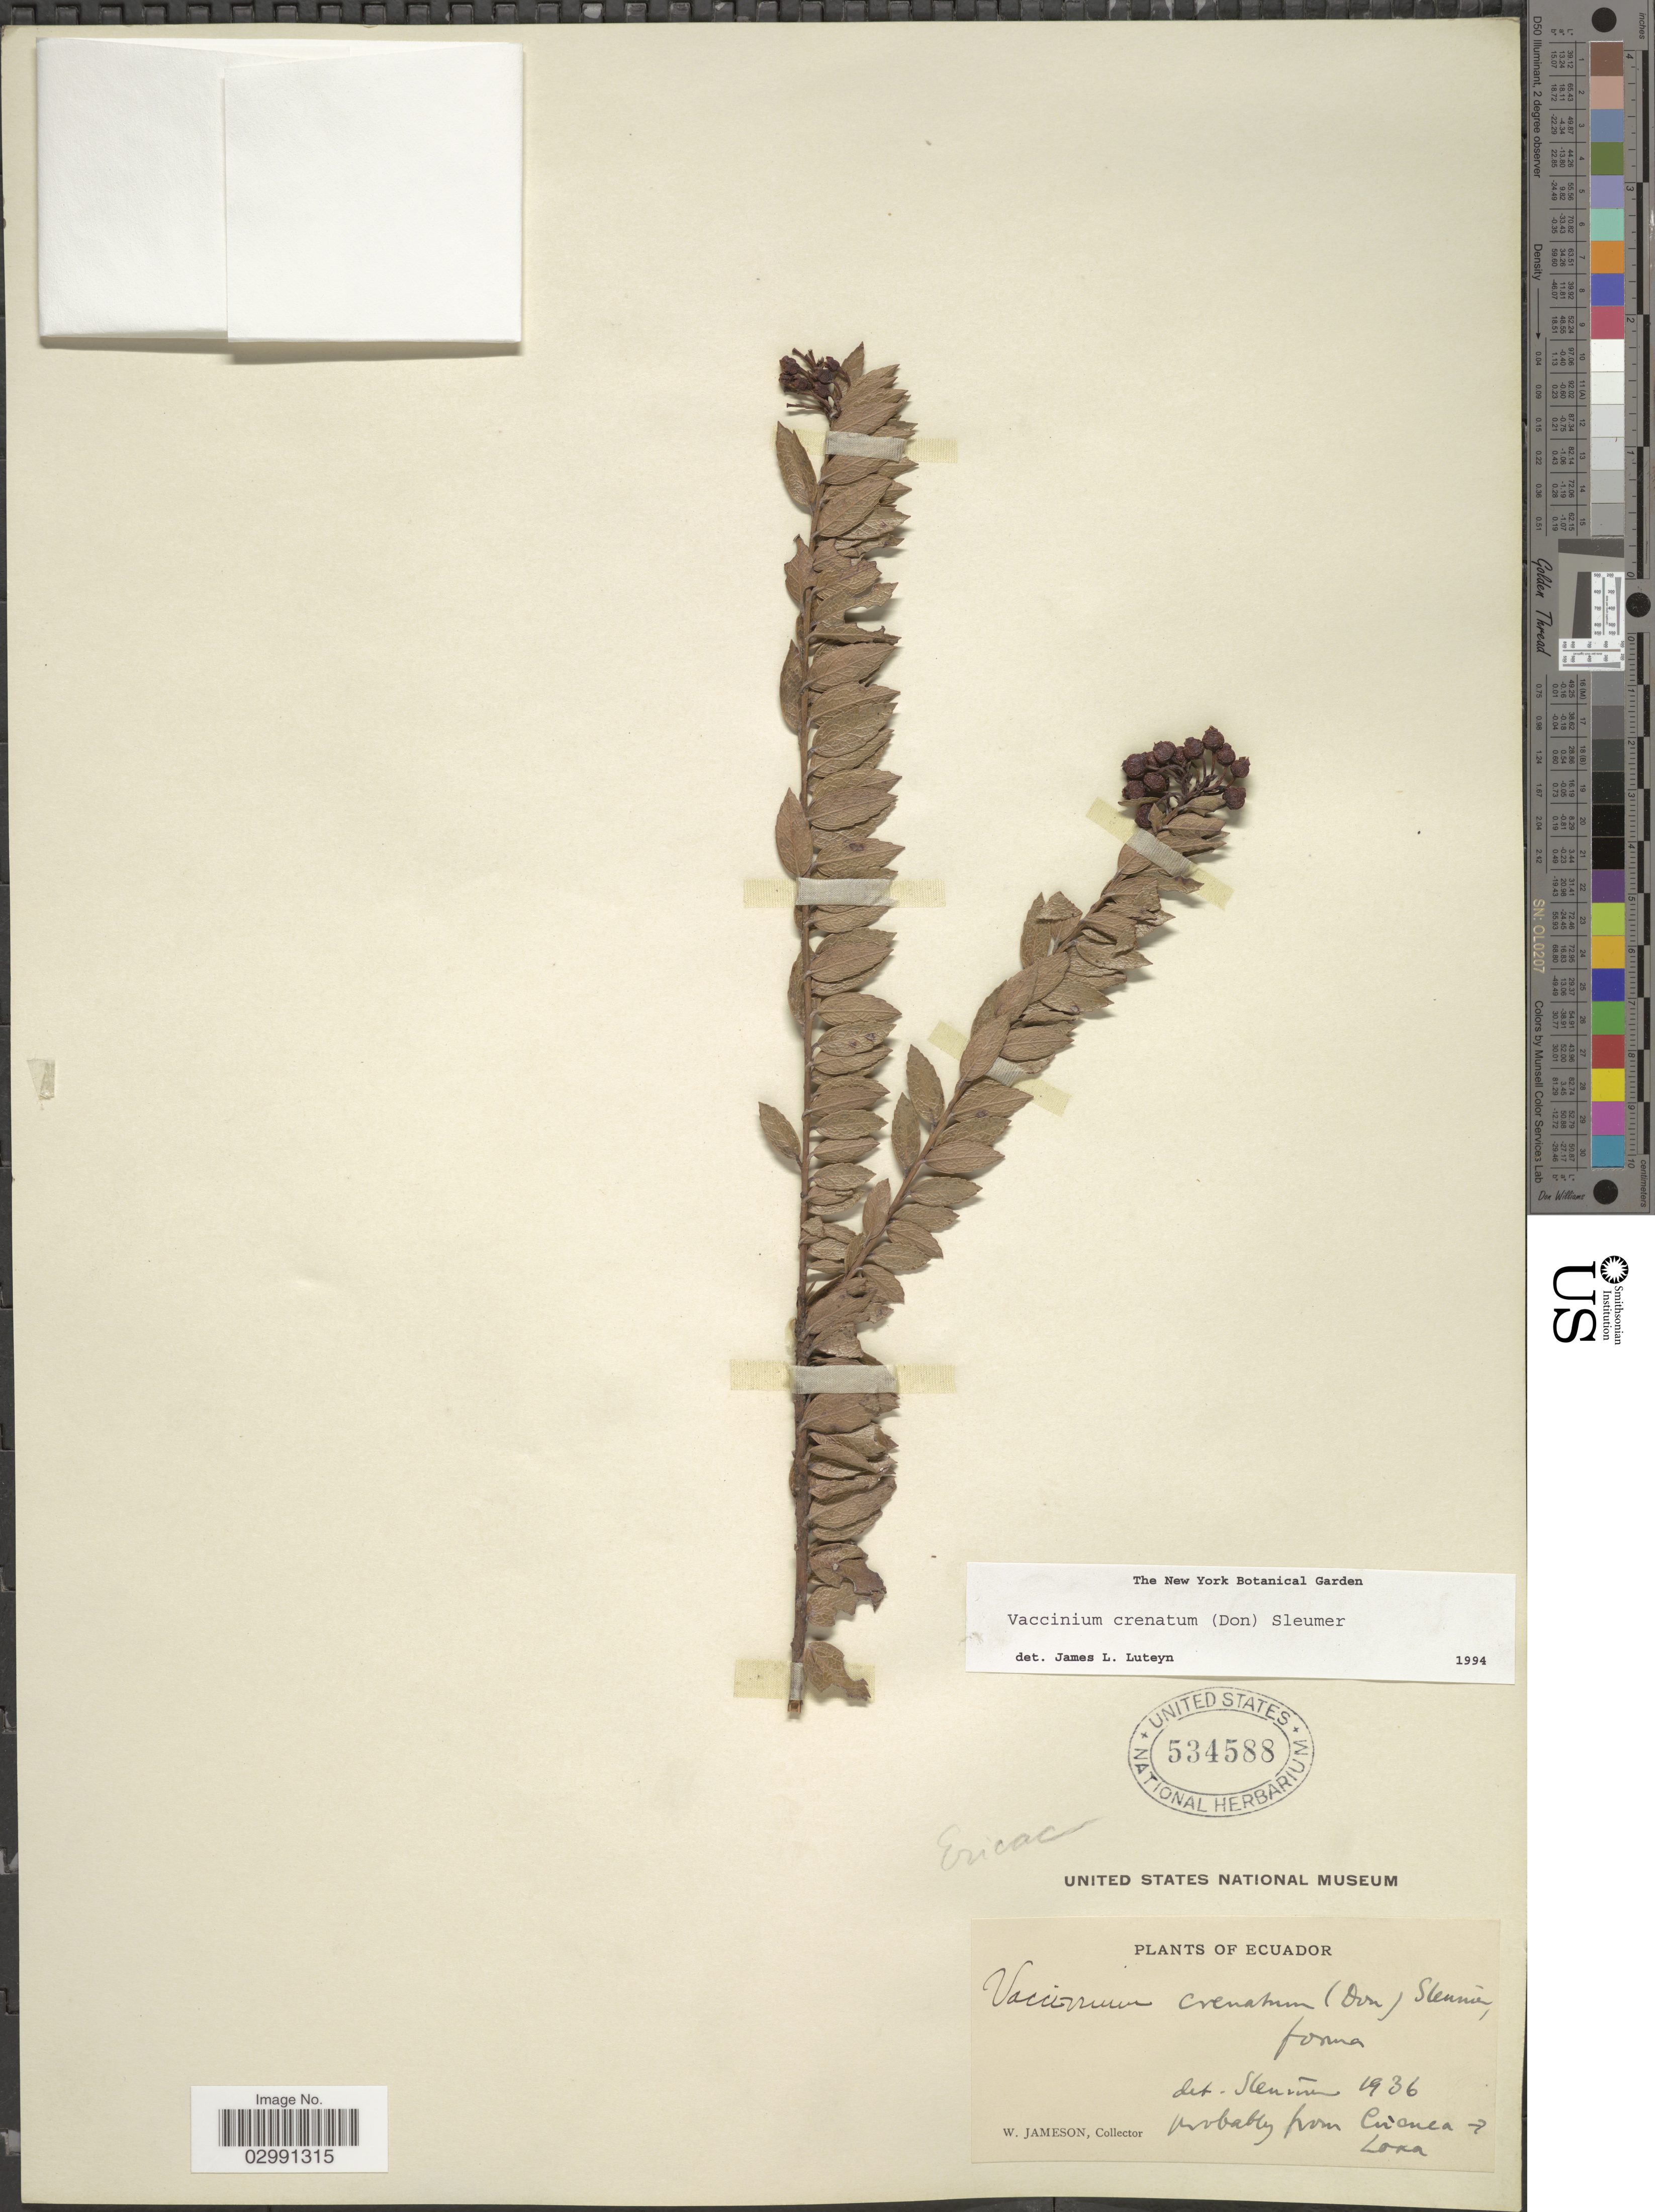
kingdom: Plantae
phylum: Tracheophyta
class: Magnoliopsida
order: Ericales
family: Ericaceae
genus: Vaccinium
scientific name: Vaccinium crenatum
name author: (G. Don) Sleumer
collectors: W. Jameson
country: Ecuador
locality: Probably from Cúenca- Loxa.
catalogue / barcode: US 534588